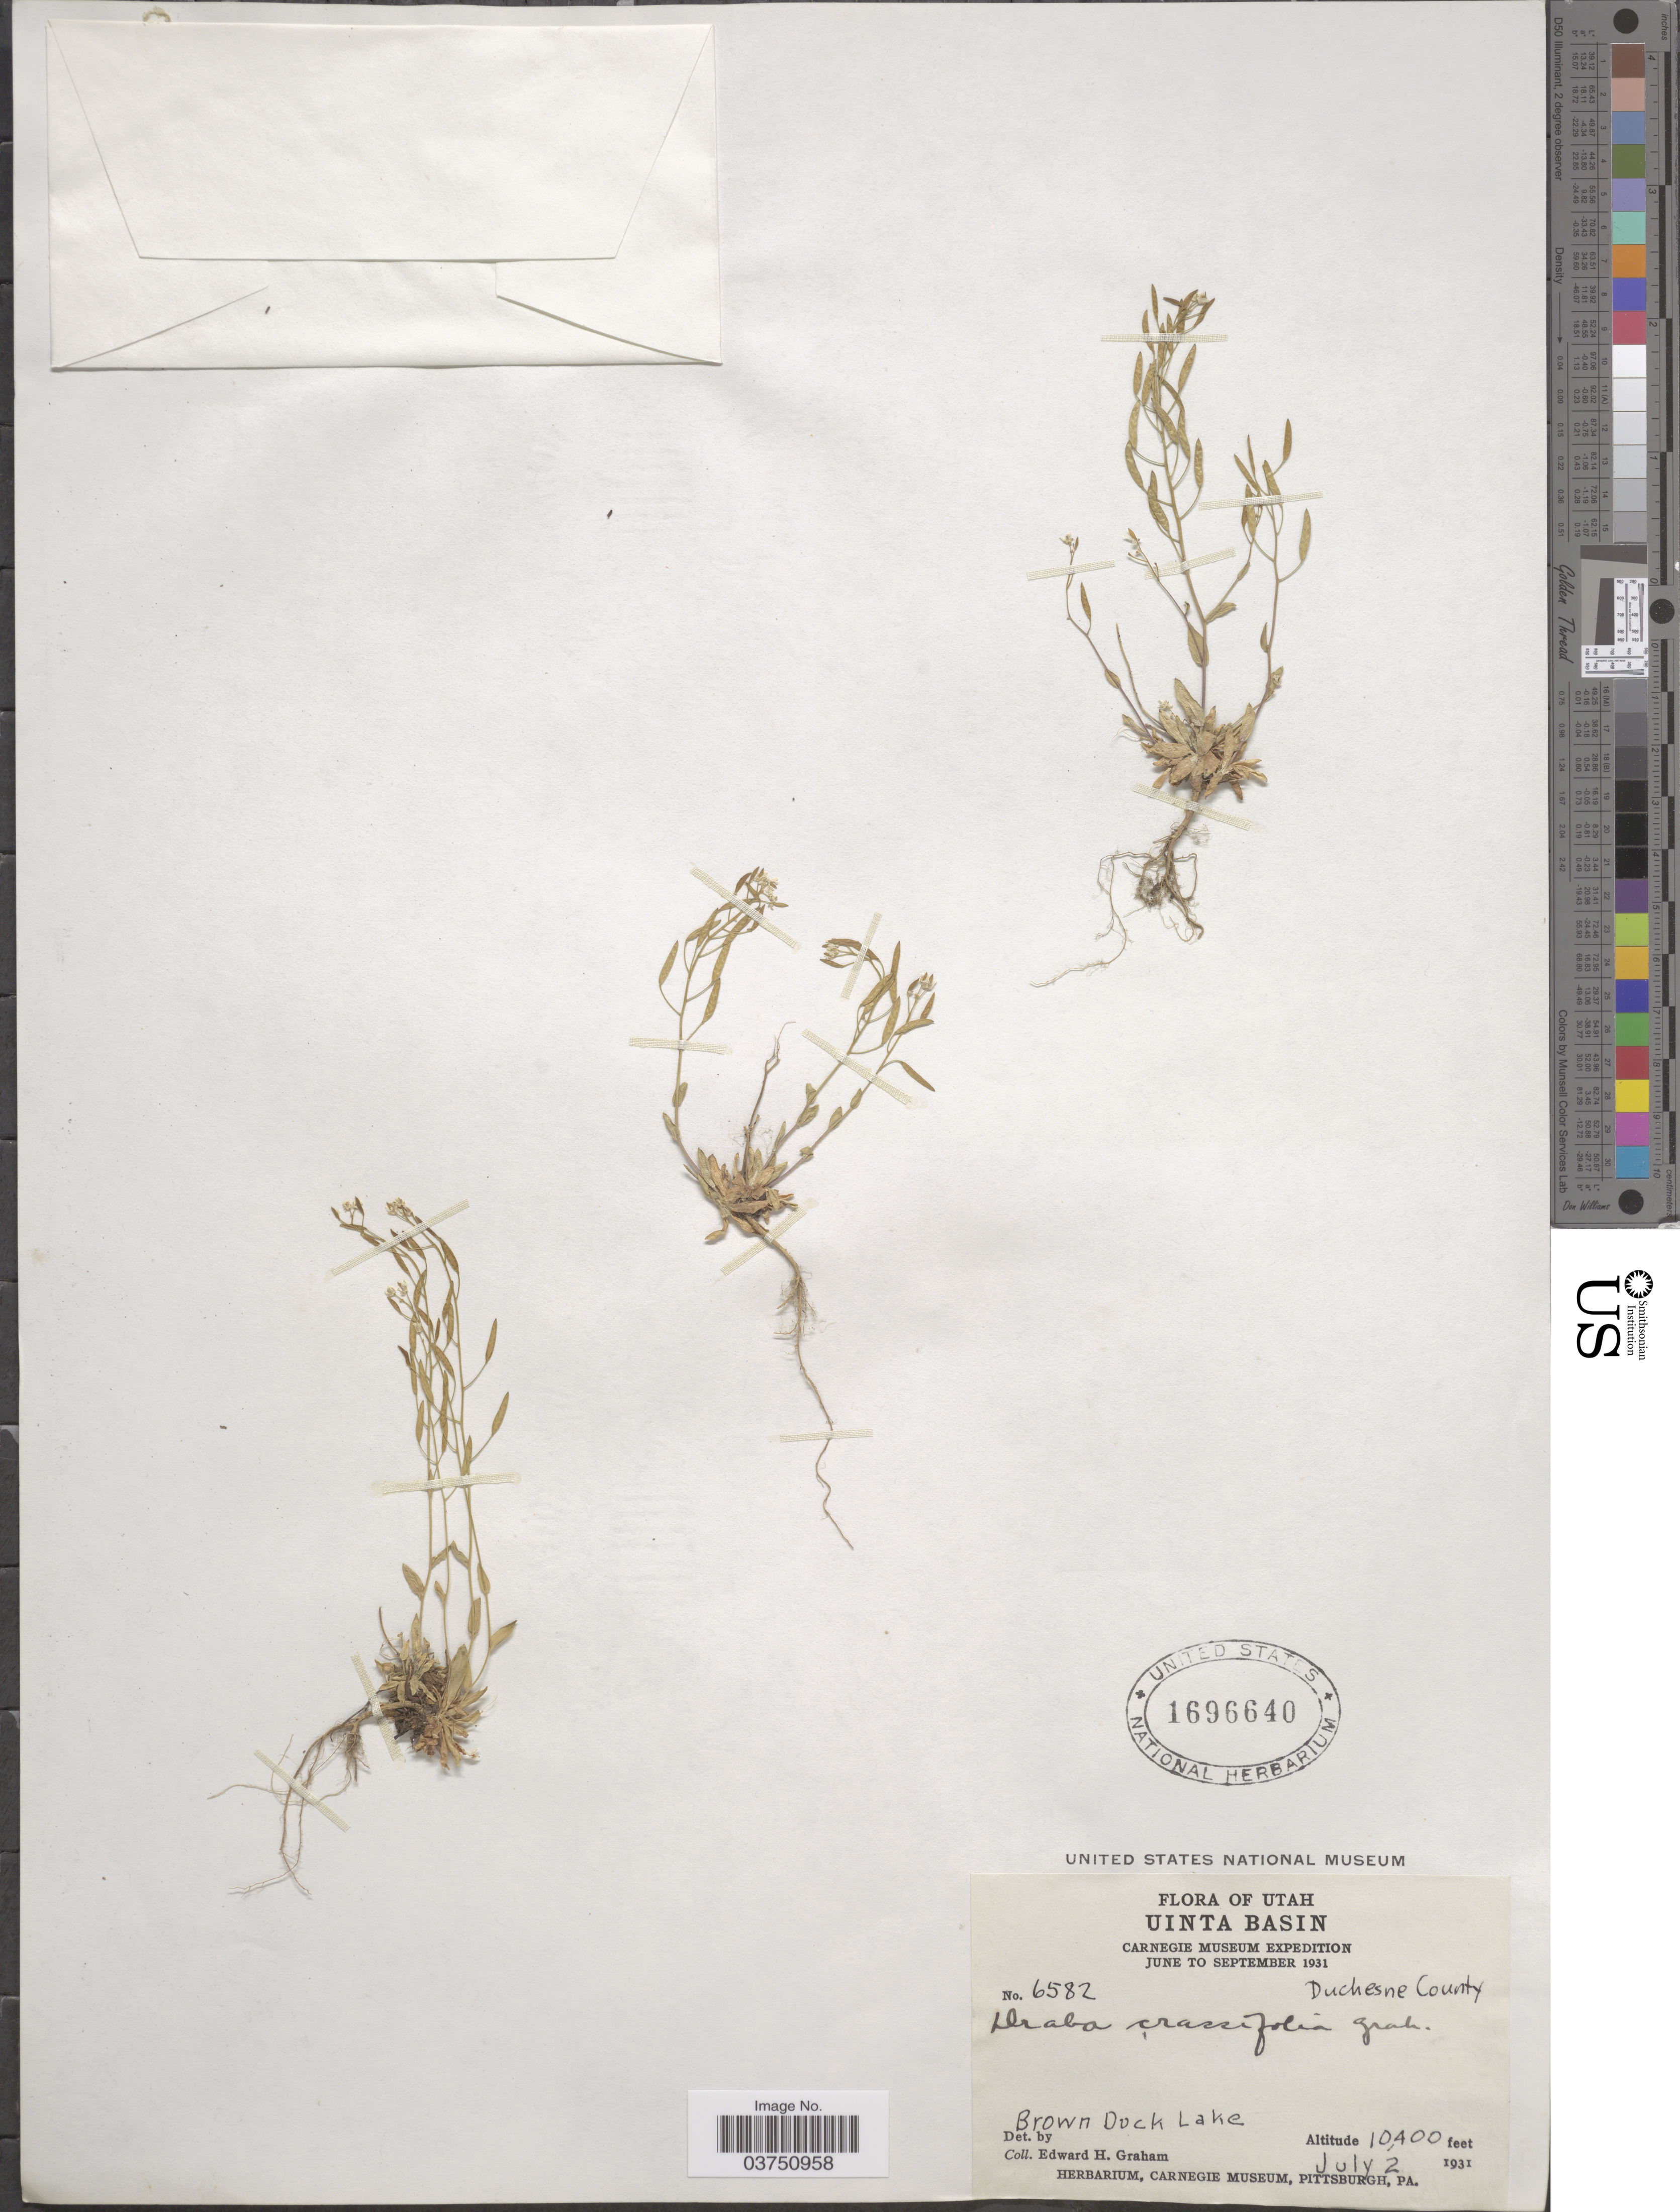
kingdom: Plantae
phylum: Tracheophyta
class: Magnoliopsida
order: Brassicales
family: Brassicaceae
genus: Draba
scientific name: Draba crassifolia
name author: Graham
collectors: E. H. Graham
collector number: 6582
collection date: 1931-07-02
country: United States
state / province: Utah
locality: Uinta Basin. Brown Duck Lake.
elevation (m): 3170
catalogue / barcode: US 1696640